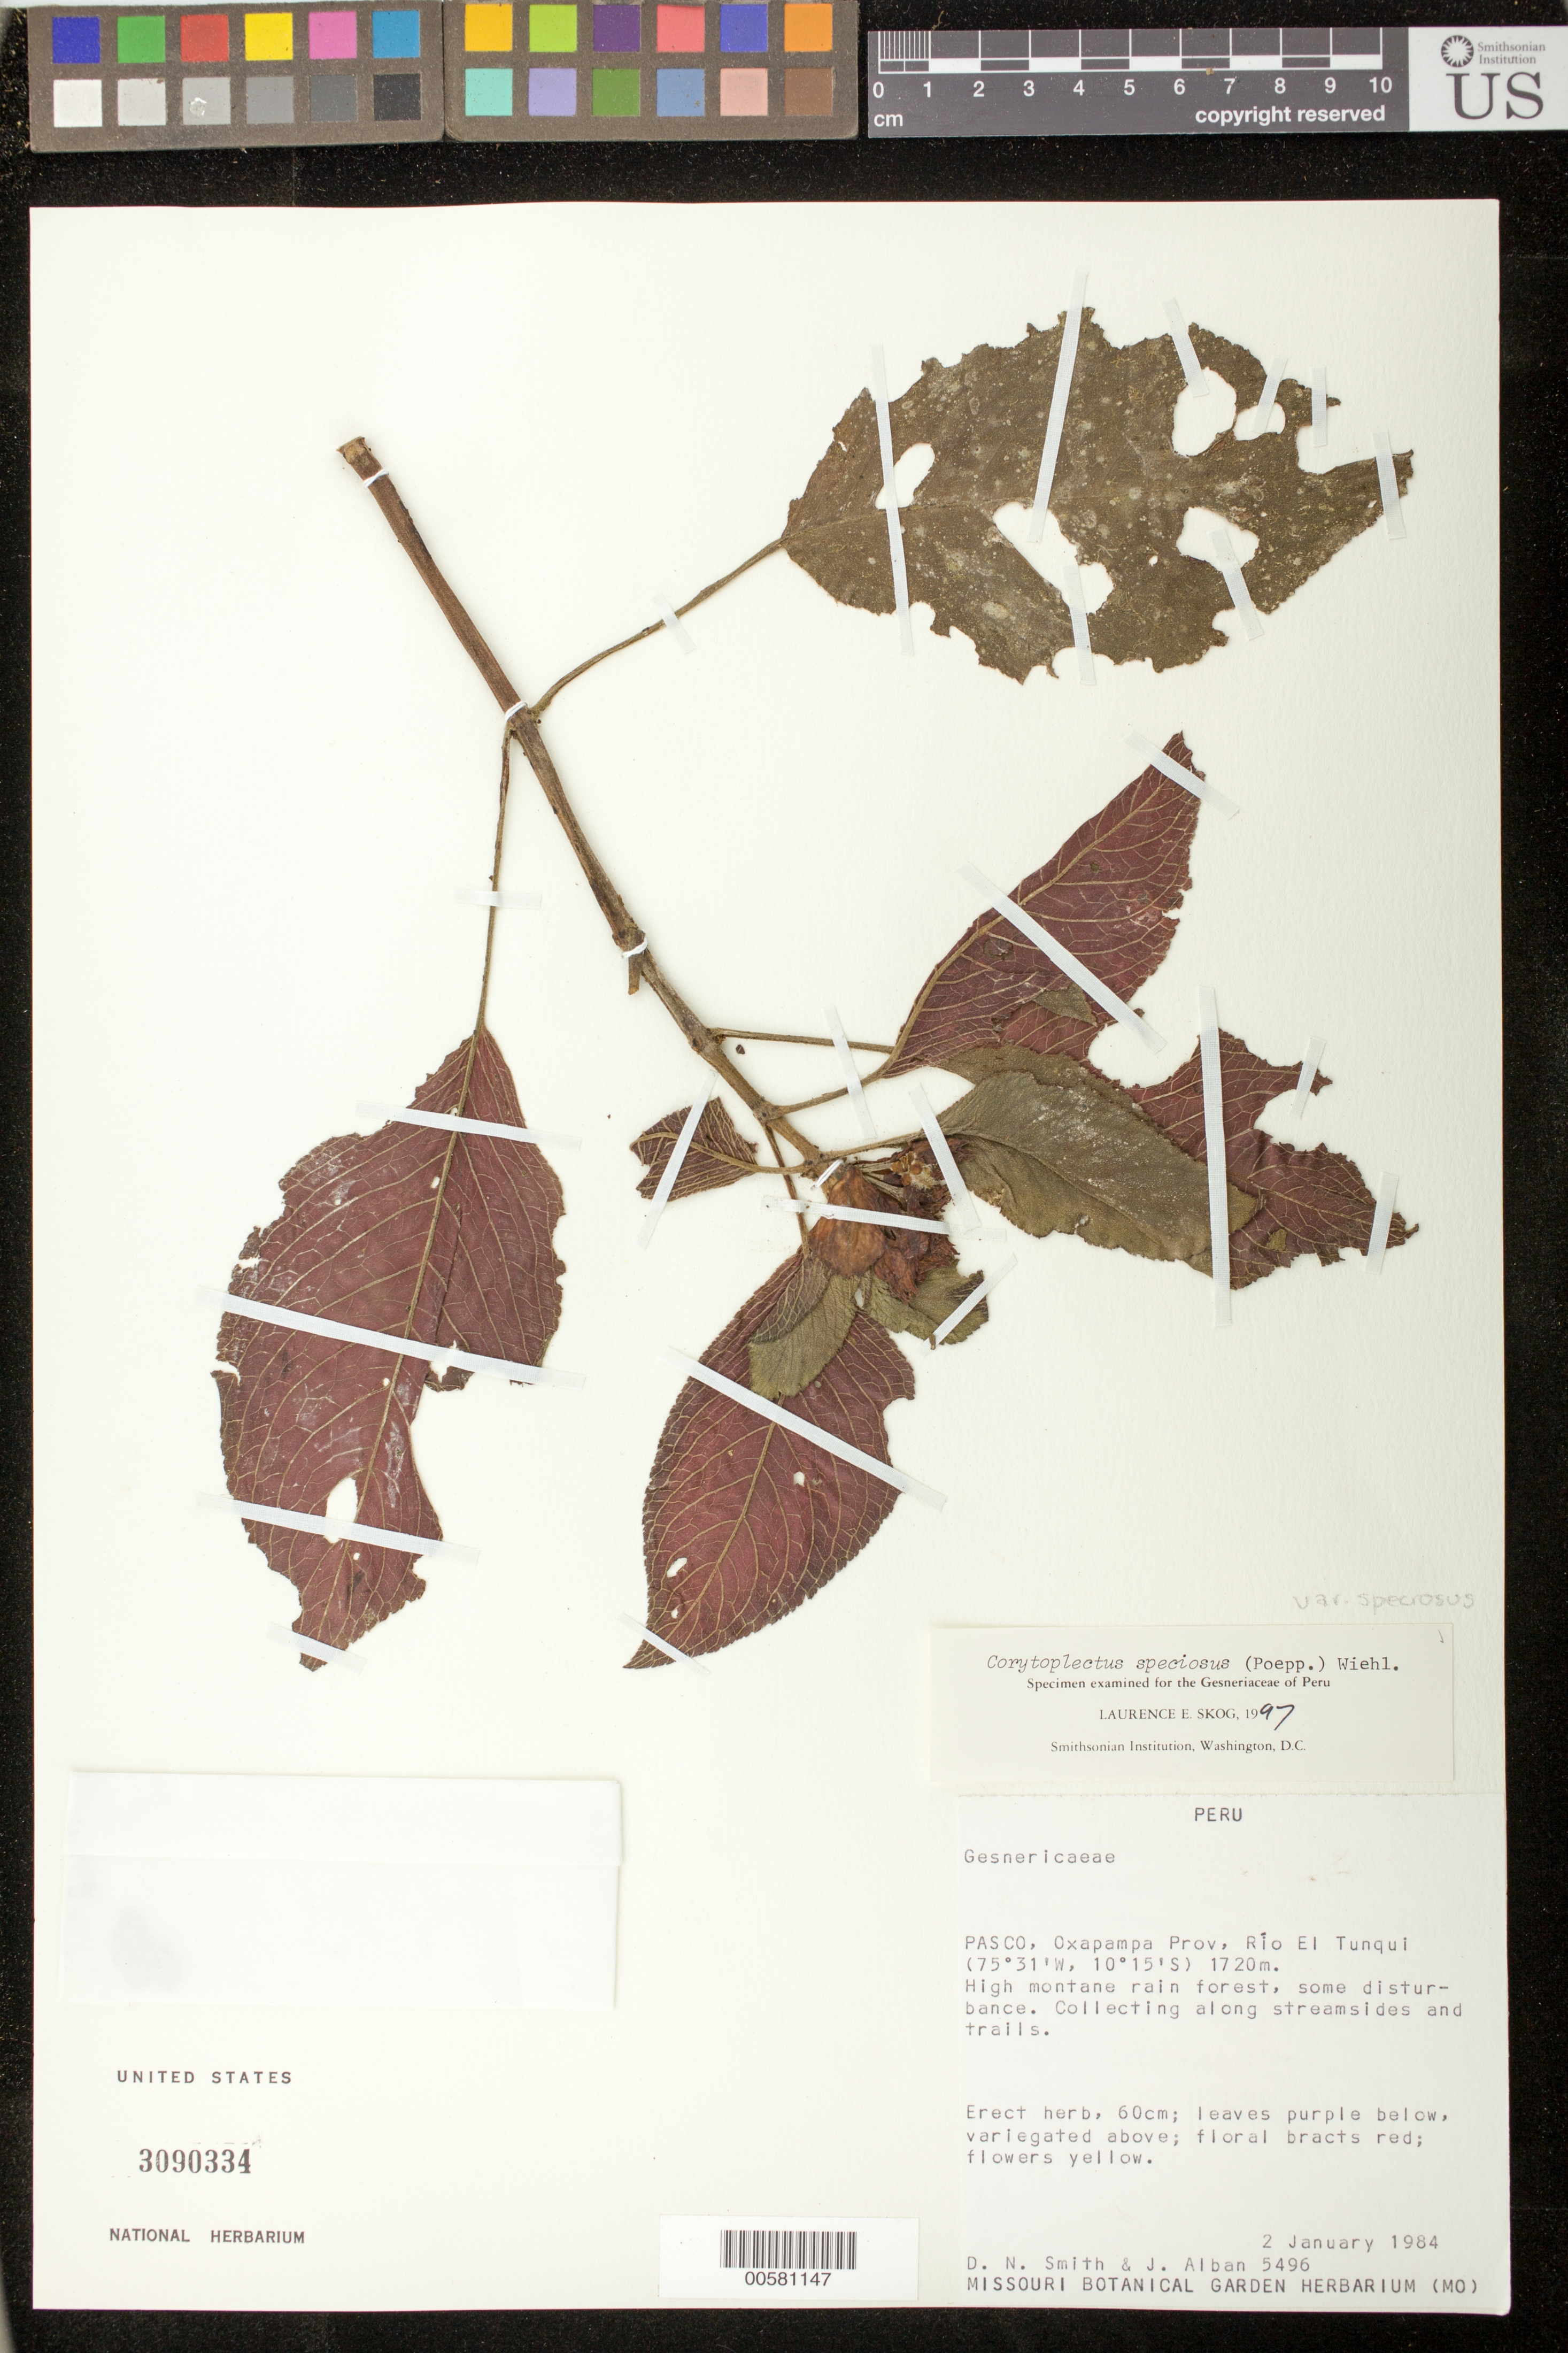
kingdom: Plantae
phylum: Tracheophyta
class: Magnoliopsida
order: Lamiales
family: Gesneriaceae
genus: Corytoplectus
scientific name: Corytoplectus speciosus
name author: (Poepp.) Wiehler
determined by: Skog, Laurence E.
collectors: D. Smith & J. Alban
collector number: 5496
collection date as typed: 02 Jan 1984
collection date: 1984-01-02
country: Peru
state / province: Pasco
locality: Prov. Oxapampa; Río El Tunqui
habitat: High montane rain forets, some disturbance; along streamsides and trails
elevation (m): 1720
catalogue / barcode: US 3090334